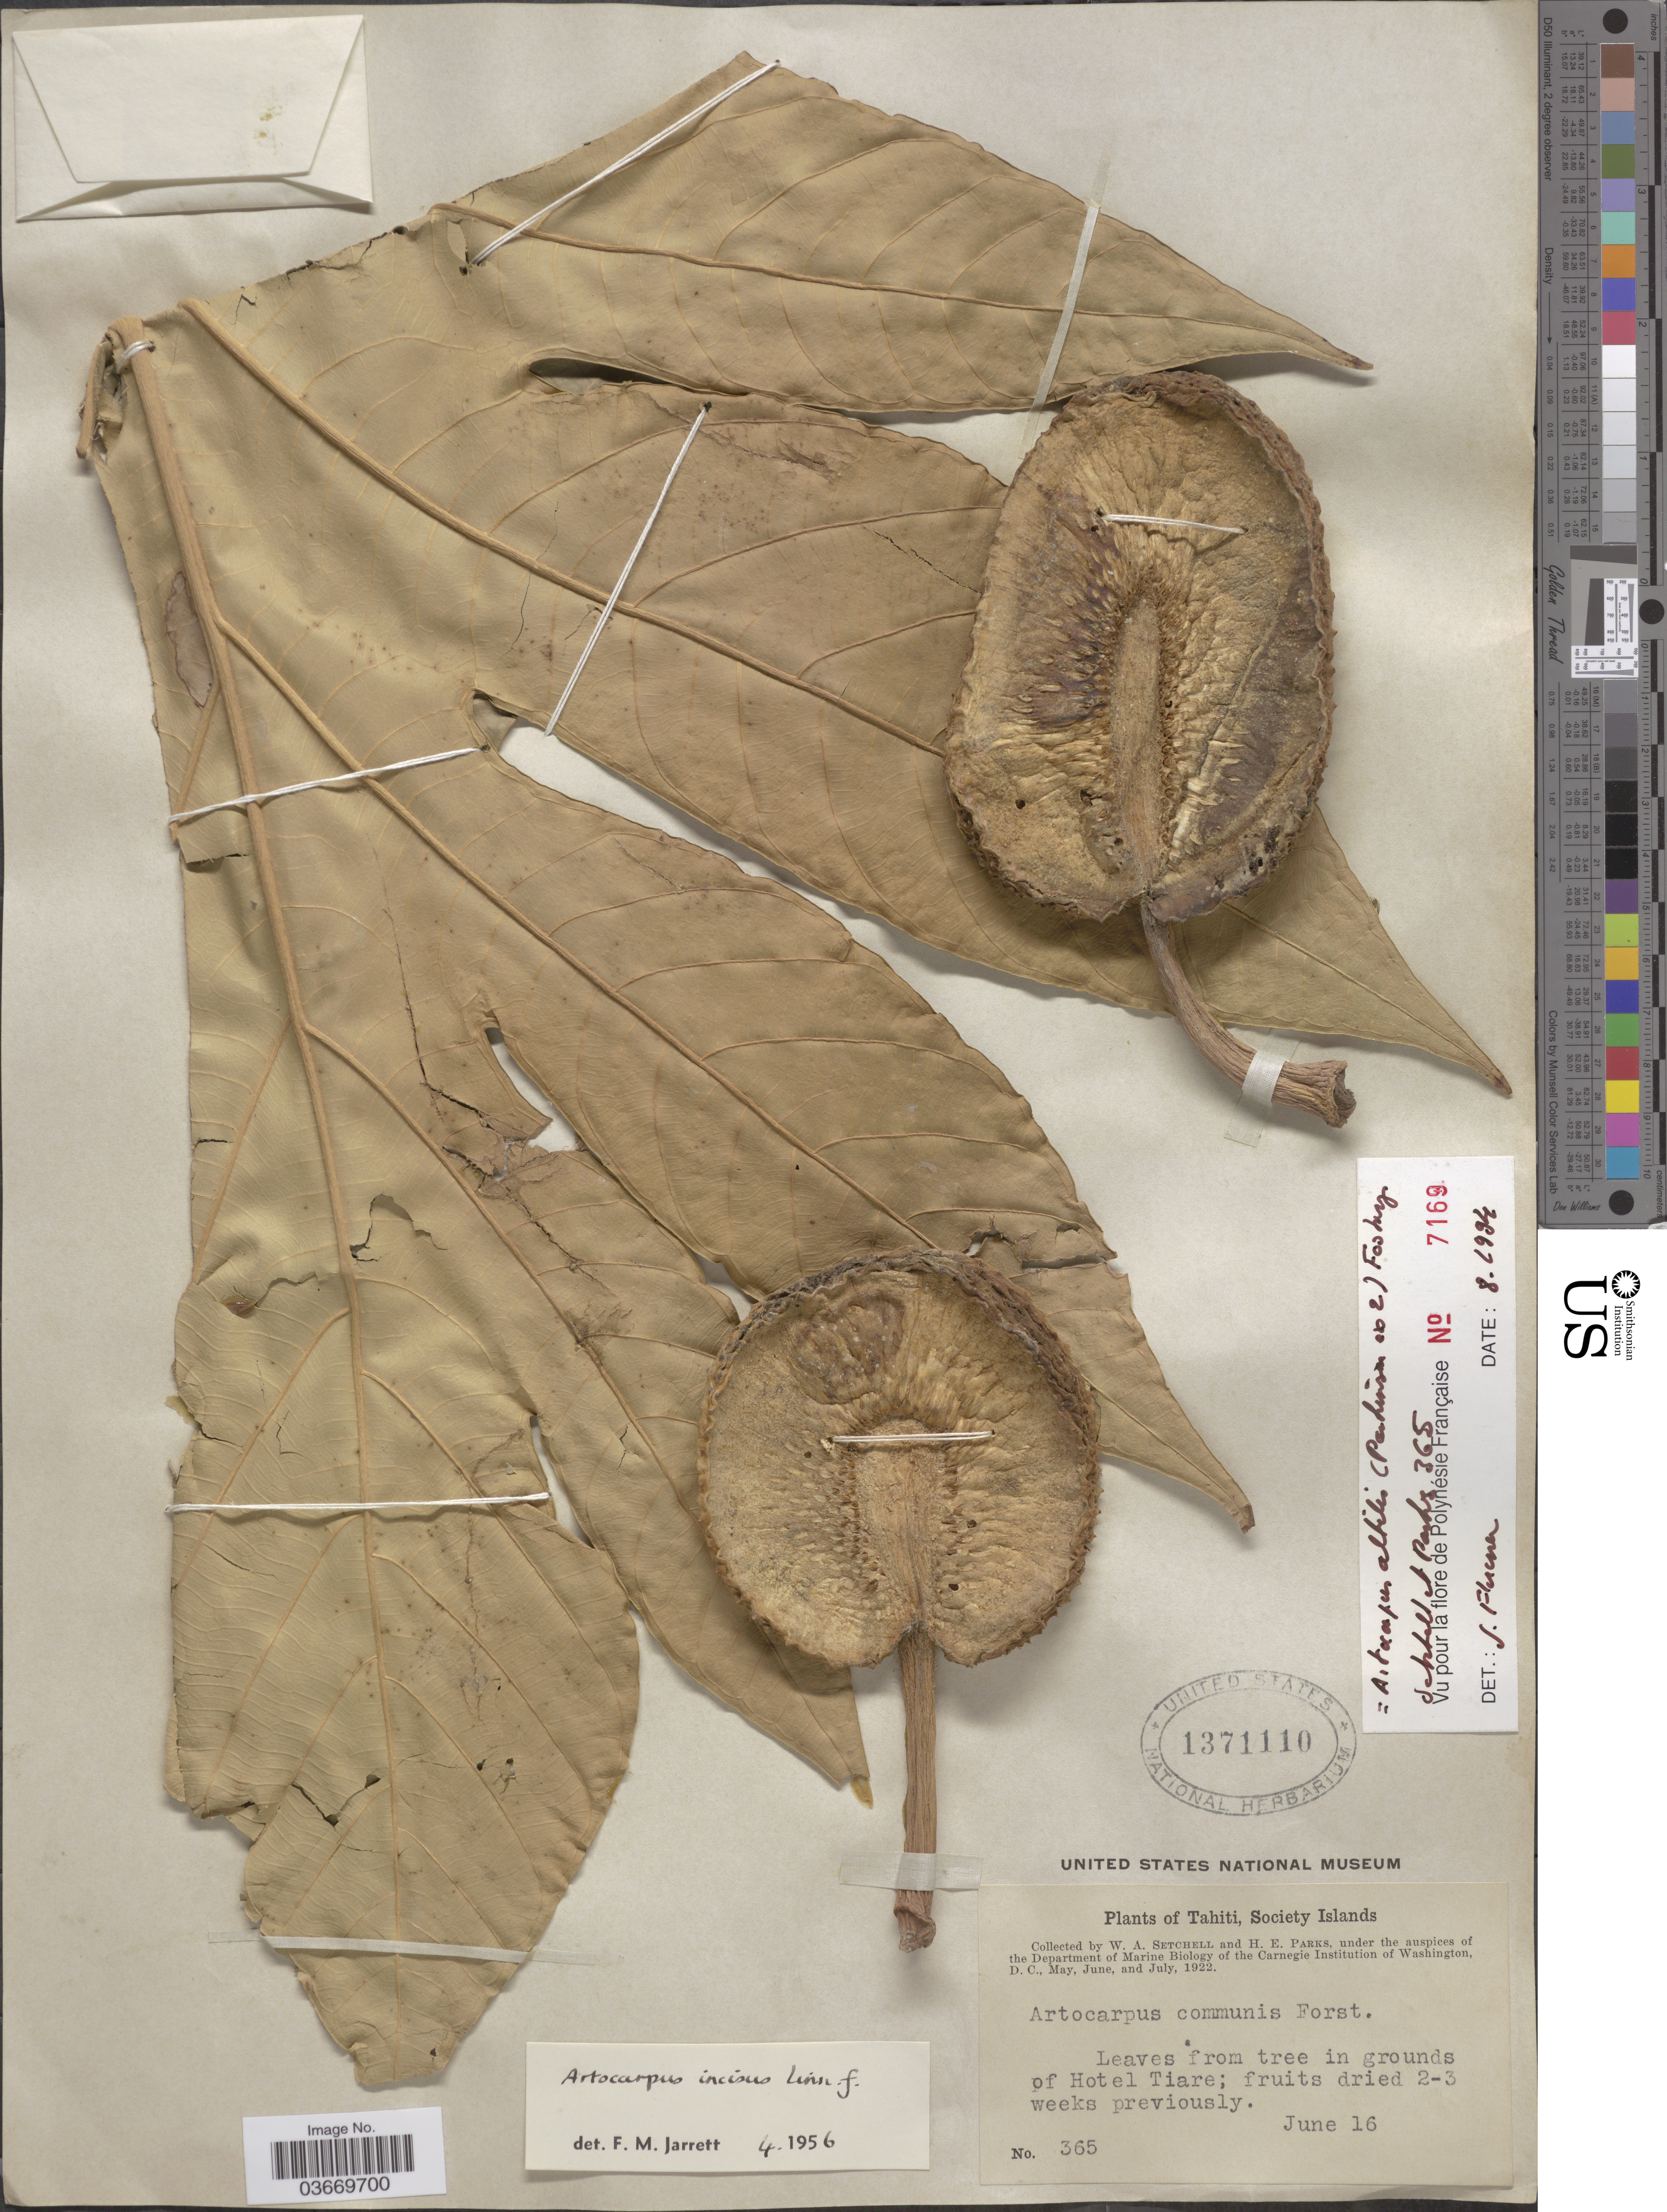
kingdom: Plantae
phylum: Tracheophyta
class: Magnoliopsida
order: Rosales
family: Moraceae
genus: Artocarpus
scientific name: Artocarpus altilis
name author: (Parkinson) Fosberg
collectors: W. Setchell & H. E. Parks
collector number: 365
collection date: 1922-06-16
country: French Polynesia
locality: Tahiti, Society Islands.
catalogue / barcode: US 1371110